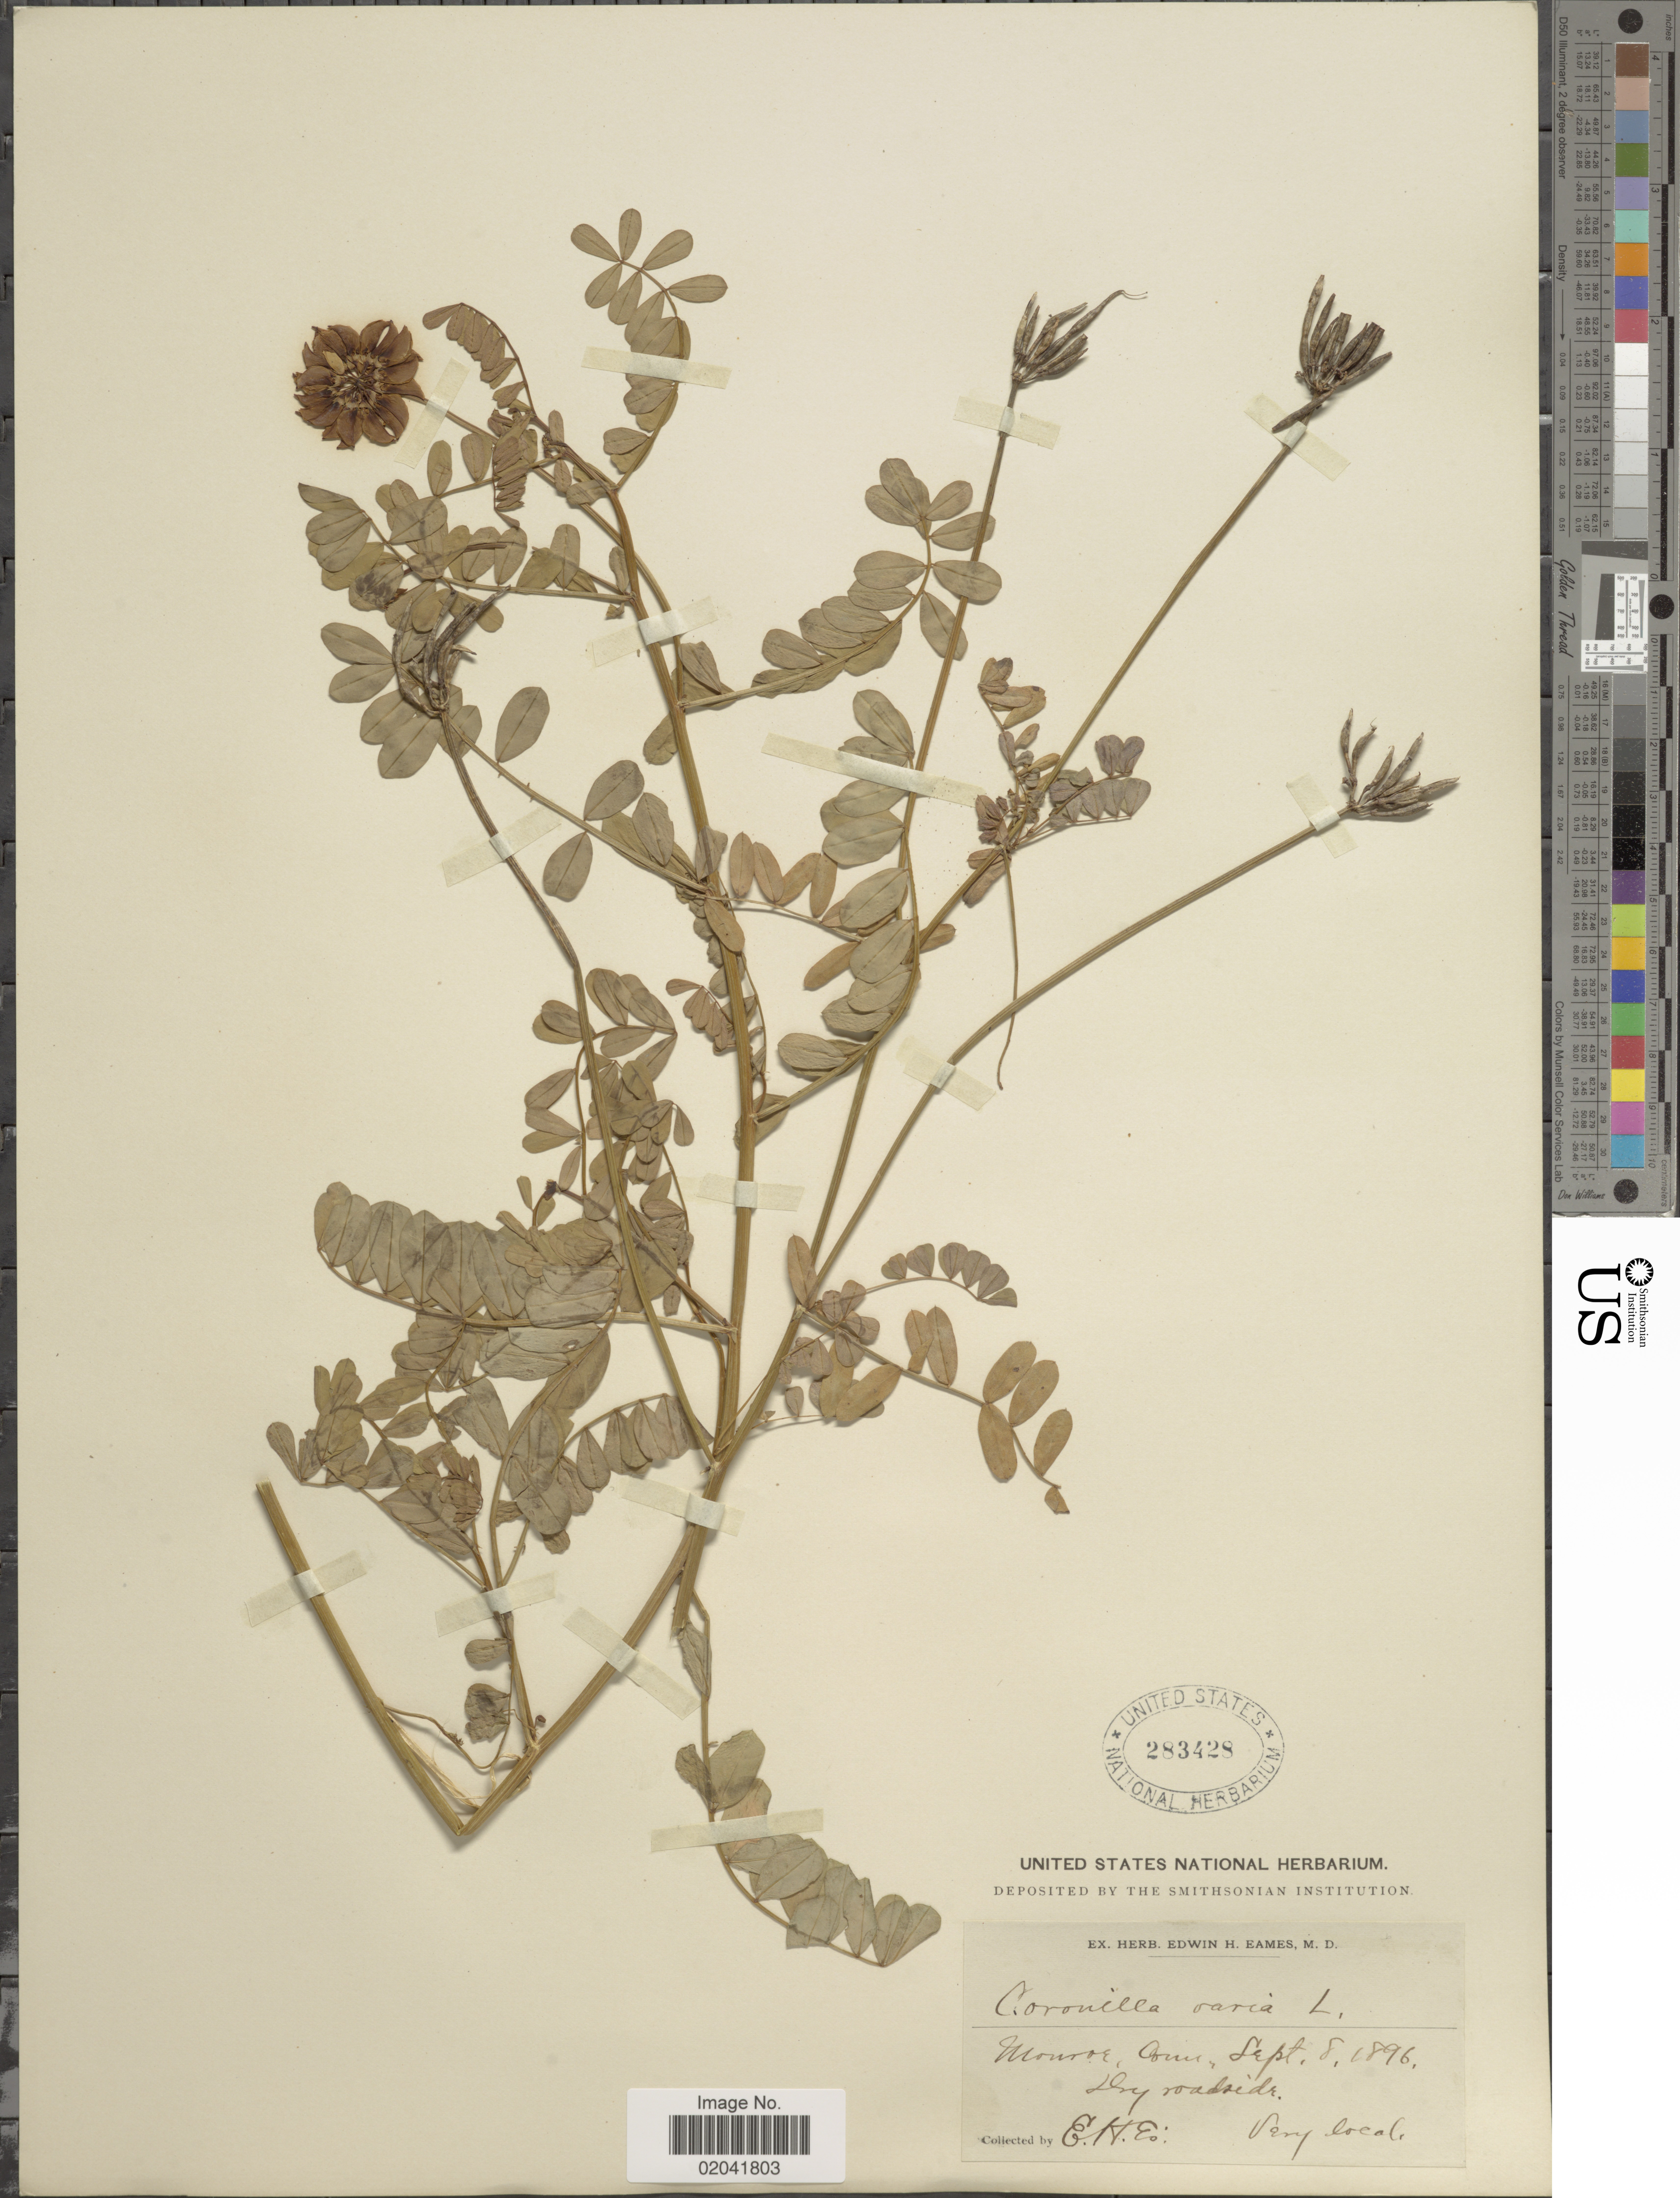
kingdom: Plantae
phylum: Tracheophyta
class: Magnoliopsida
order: Fabales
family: Fabaceae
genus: Coronilla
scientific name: Coronilla varia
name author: L.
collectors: E. H. Eames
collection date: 1896-09-08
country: United States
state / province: Connecticut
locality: Monroe, Dry roadside, Very local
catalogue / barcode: US 283428